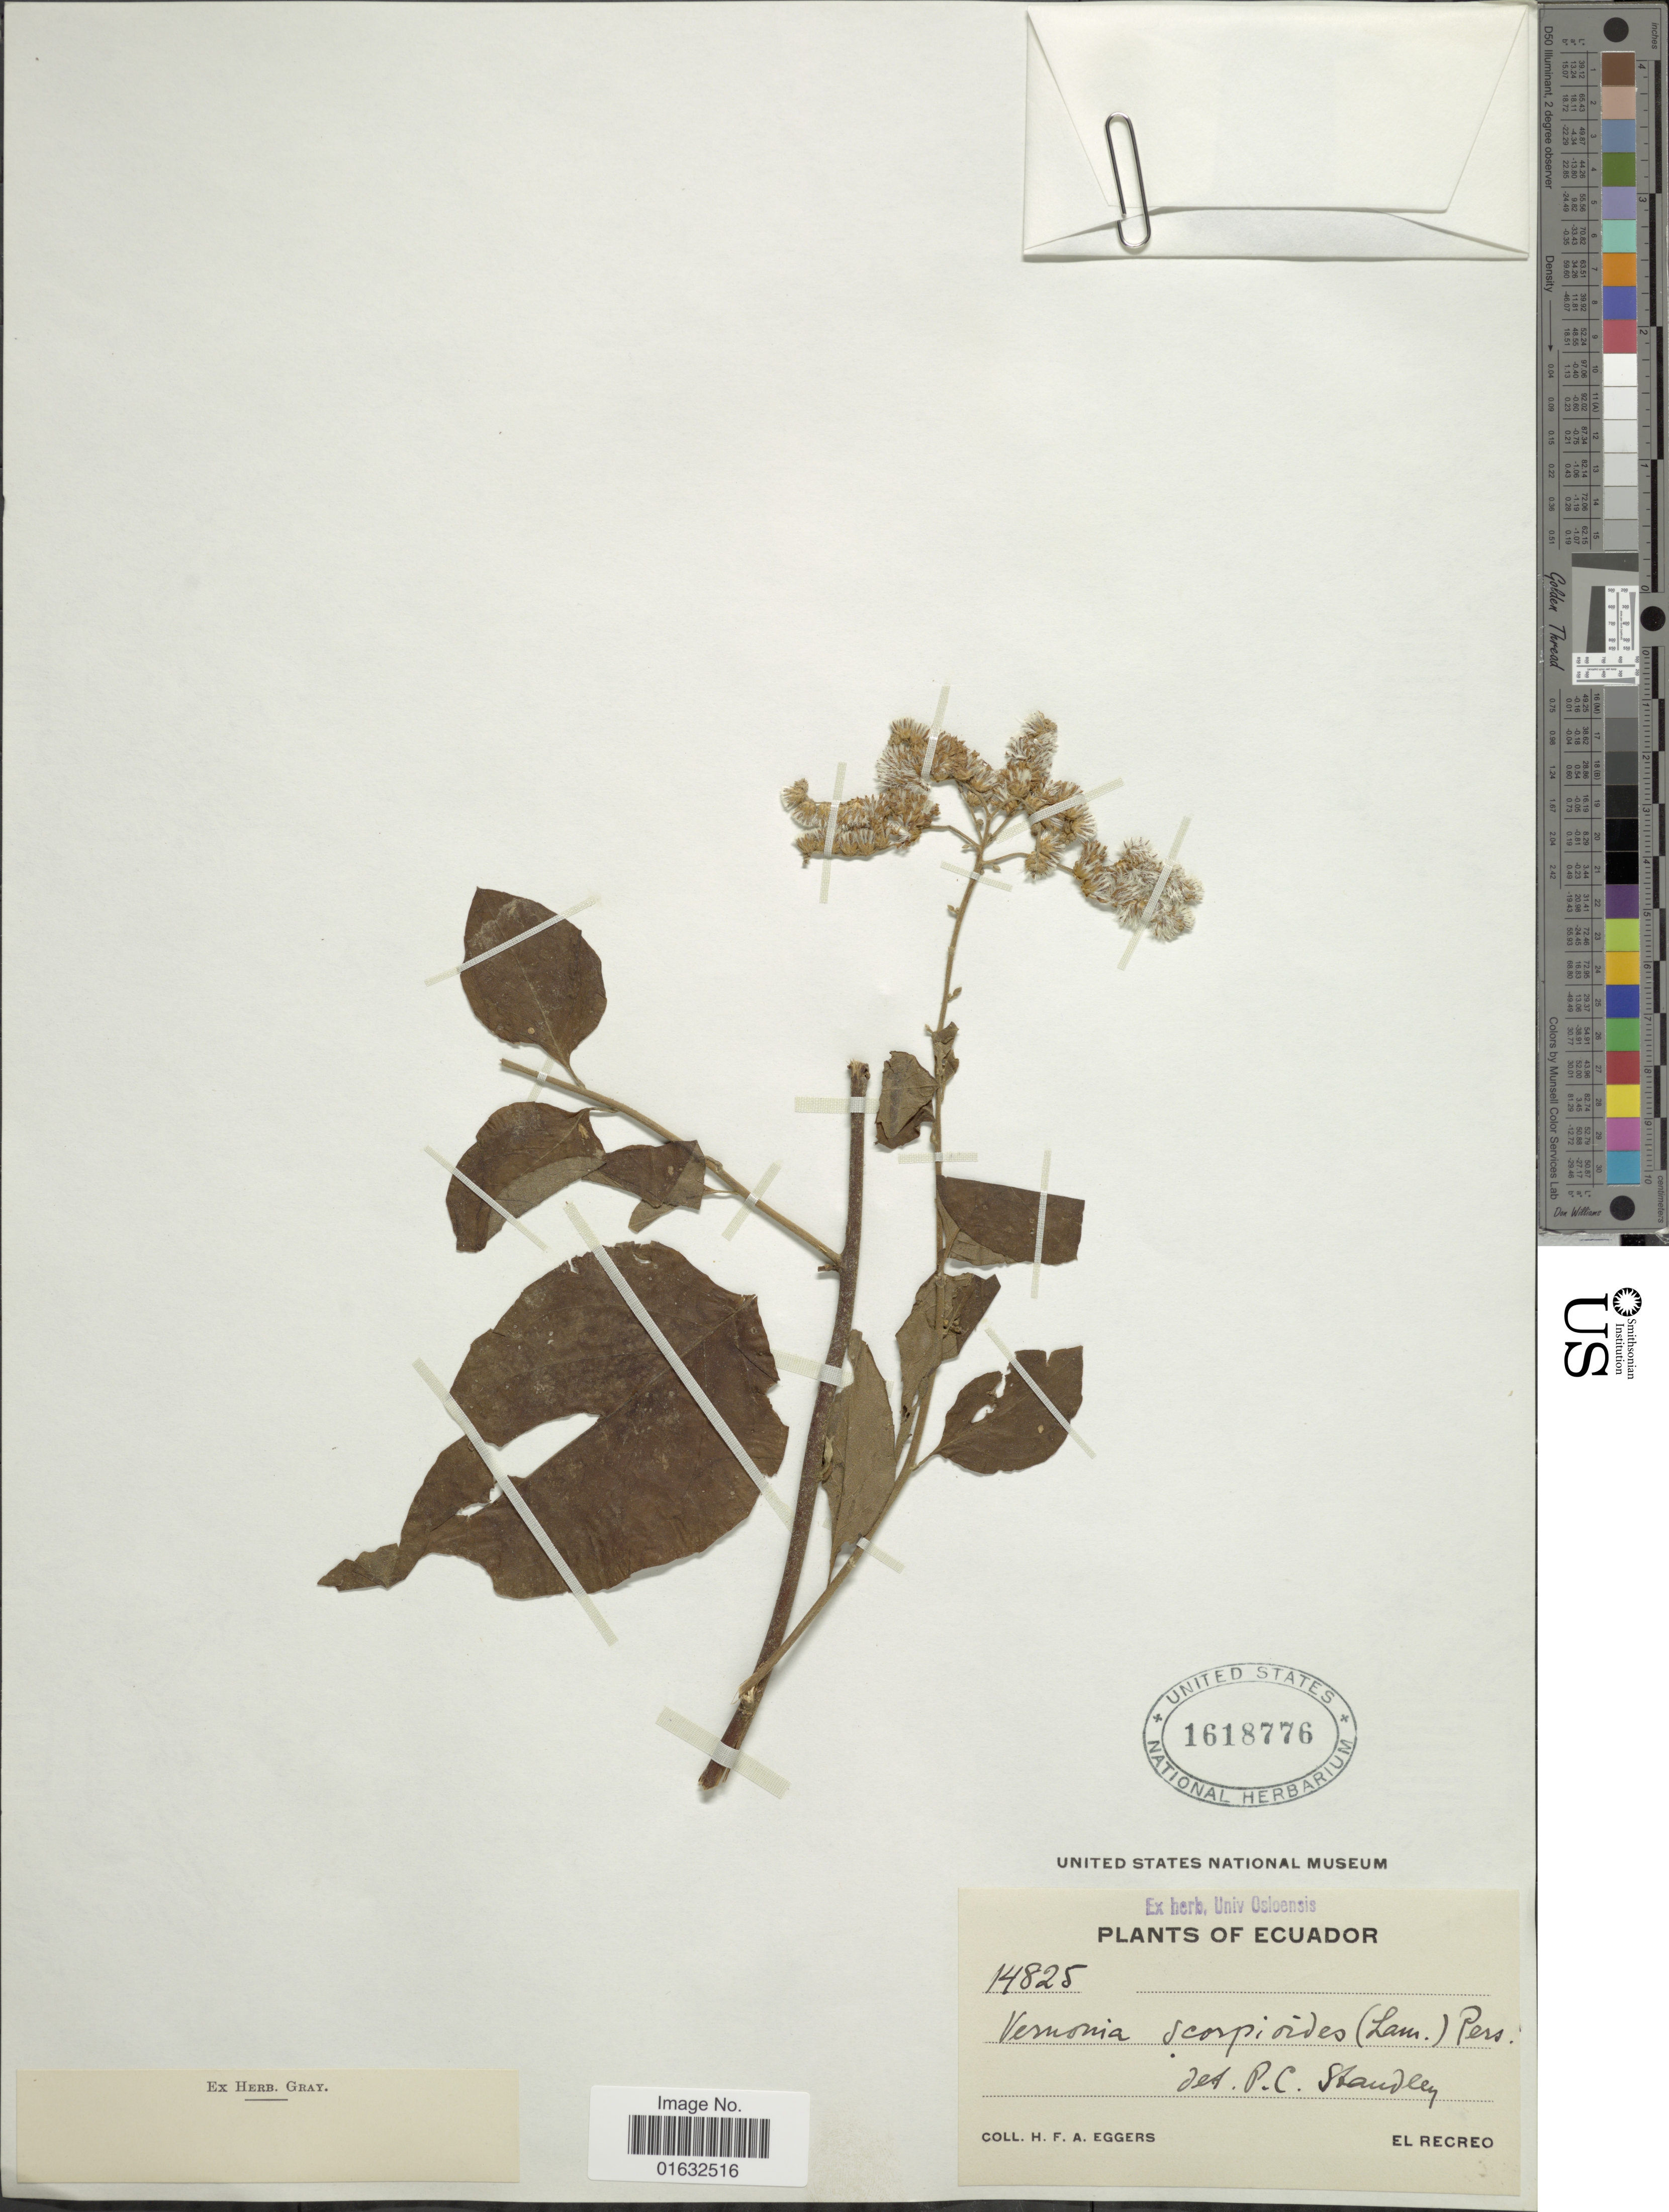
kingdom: Plantae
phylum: Tracheophyta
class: Magnoliopsida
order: Asterales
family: Asteraceae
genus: Cyrtocymura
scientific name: Cyrtocymura scorpioides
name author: (Lam.) H. Rob.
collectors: H. F. A. von Eggers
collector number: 14825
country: Ecuador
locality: El Recreo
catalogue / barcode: US 1618776